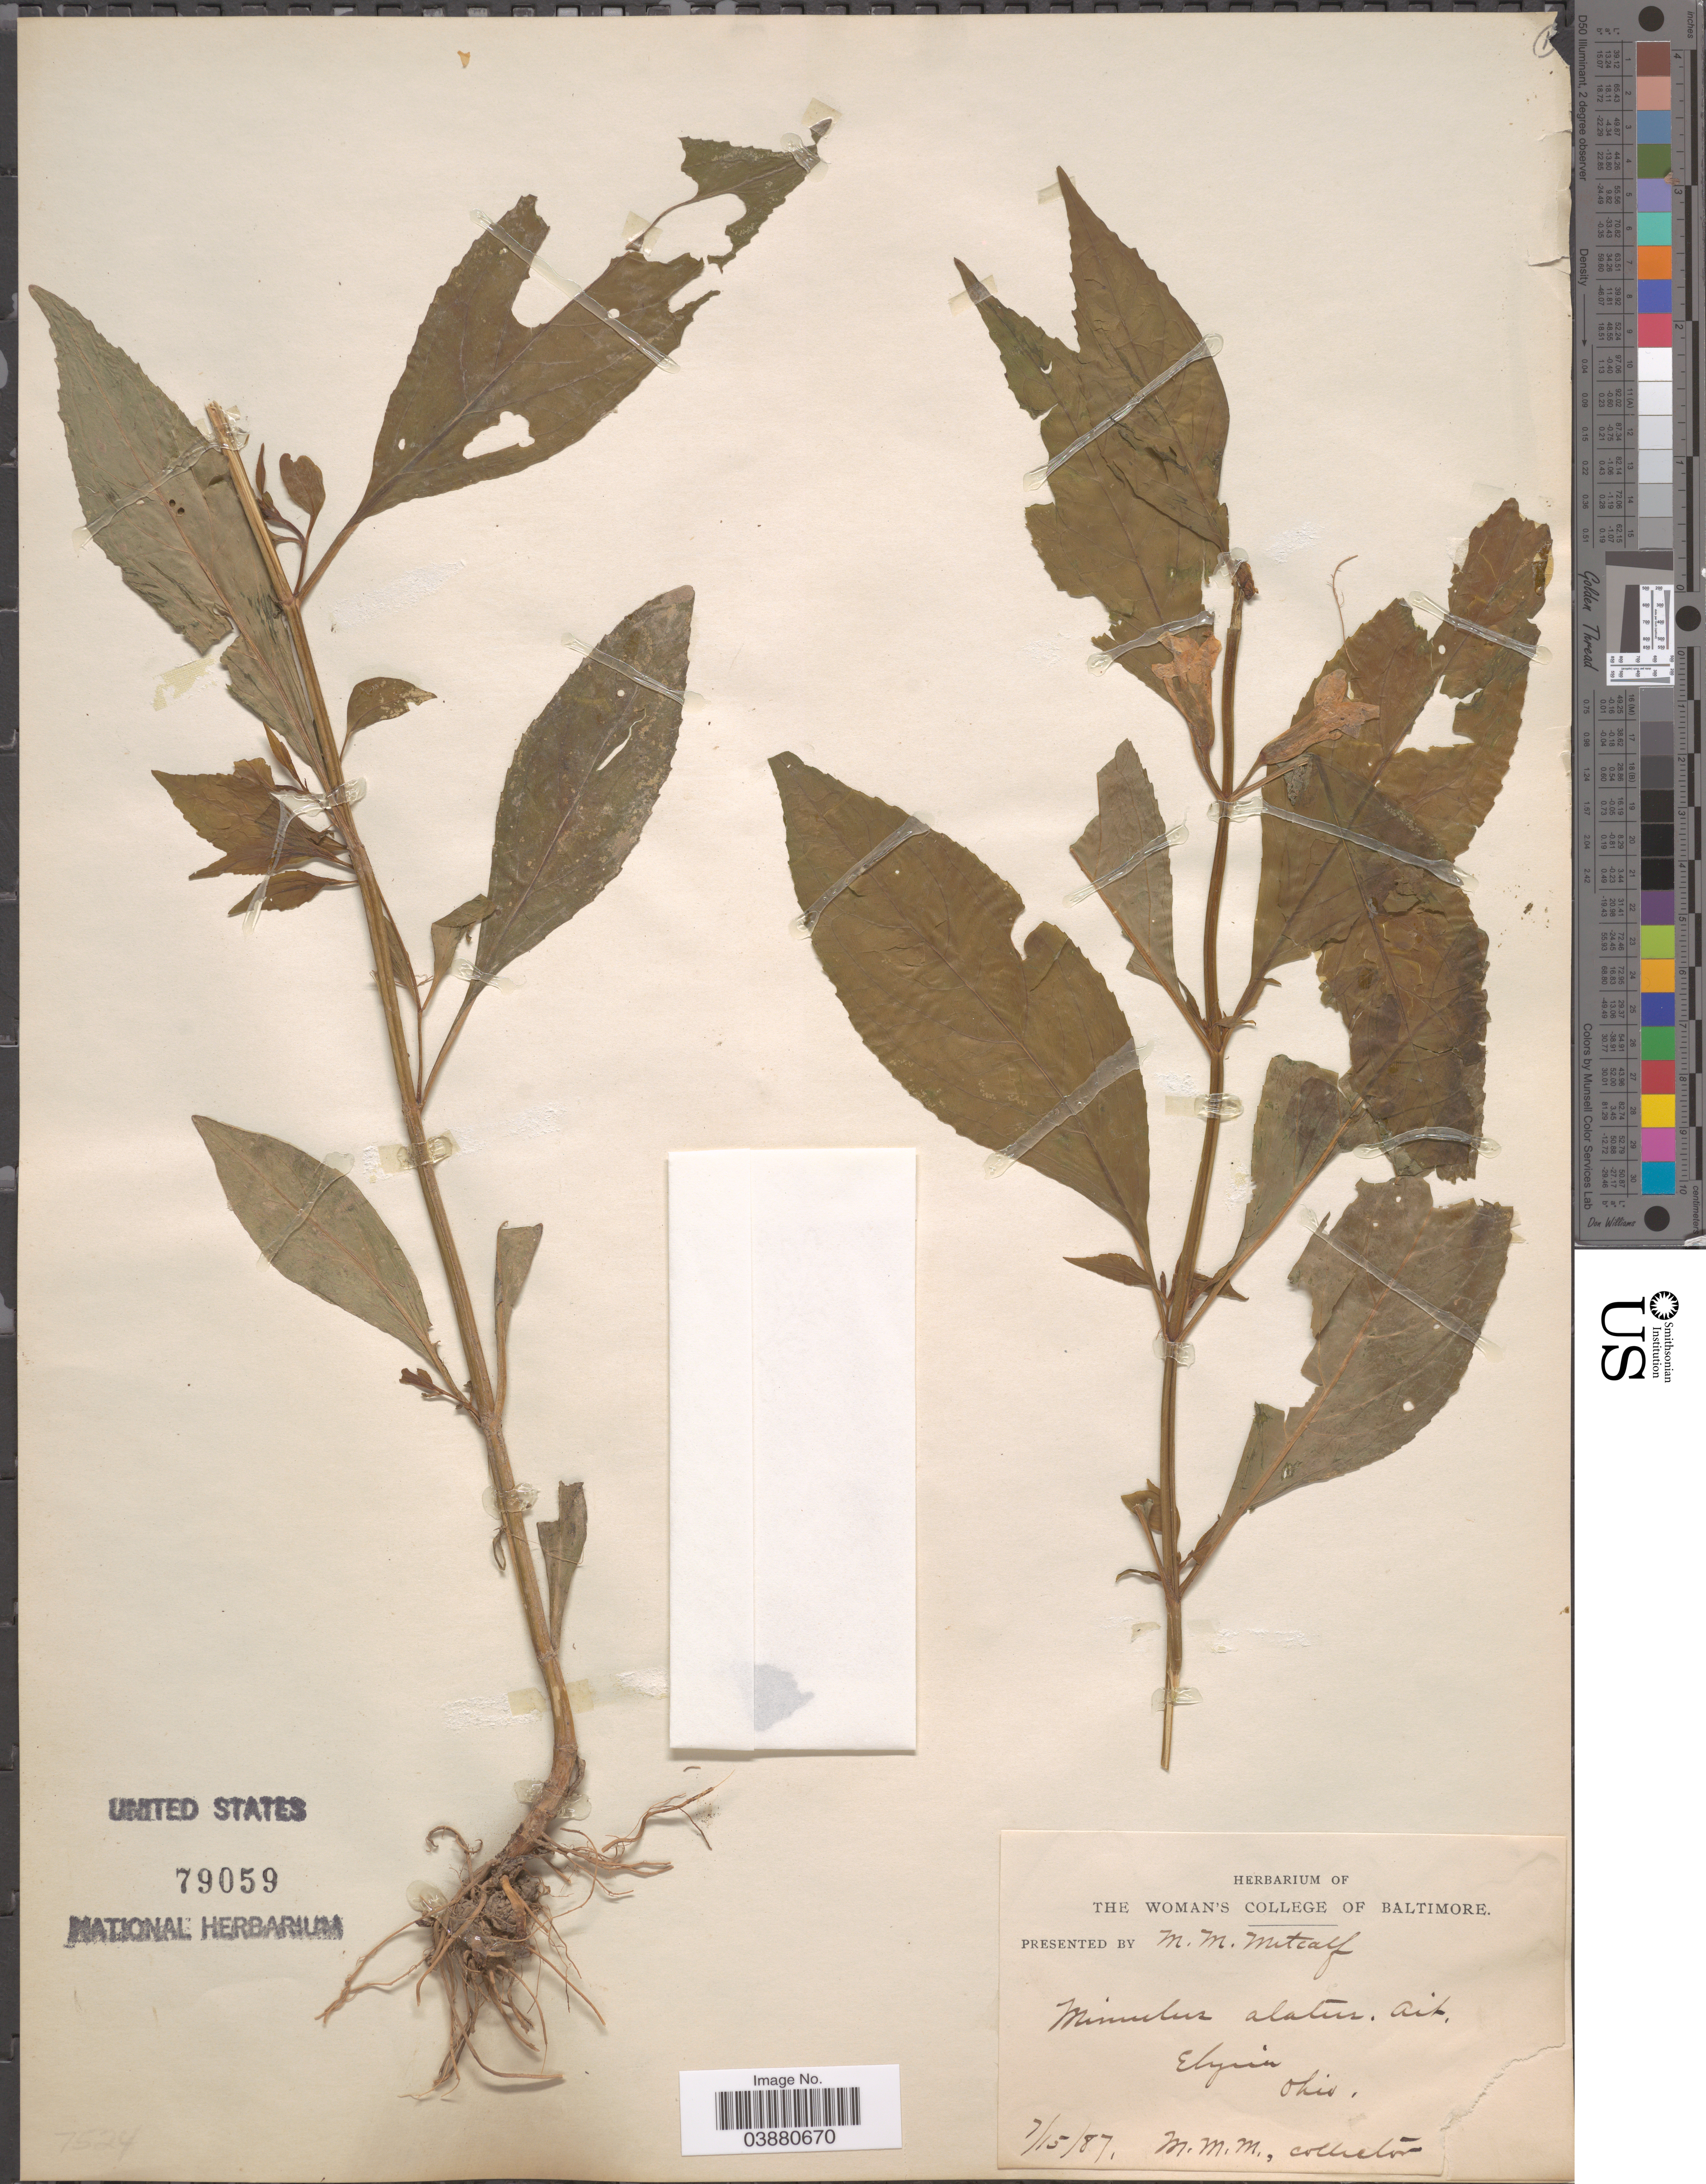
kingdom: Plantae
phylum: Tracheophyta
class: Magnoliopsida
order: Lamiales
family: Phrymaceae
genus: Mimulus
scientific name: Mimulus alatus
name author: Aiton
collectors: M. Metcalf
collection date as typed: Transcribed d/m/y: 15/7/87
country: United States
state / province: Ohio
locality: Elyria.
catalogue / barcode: US 79059